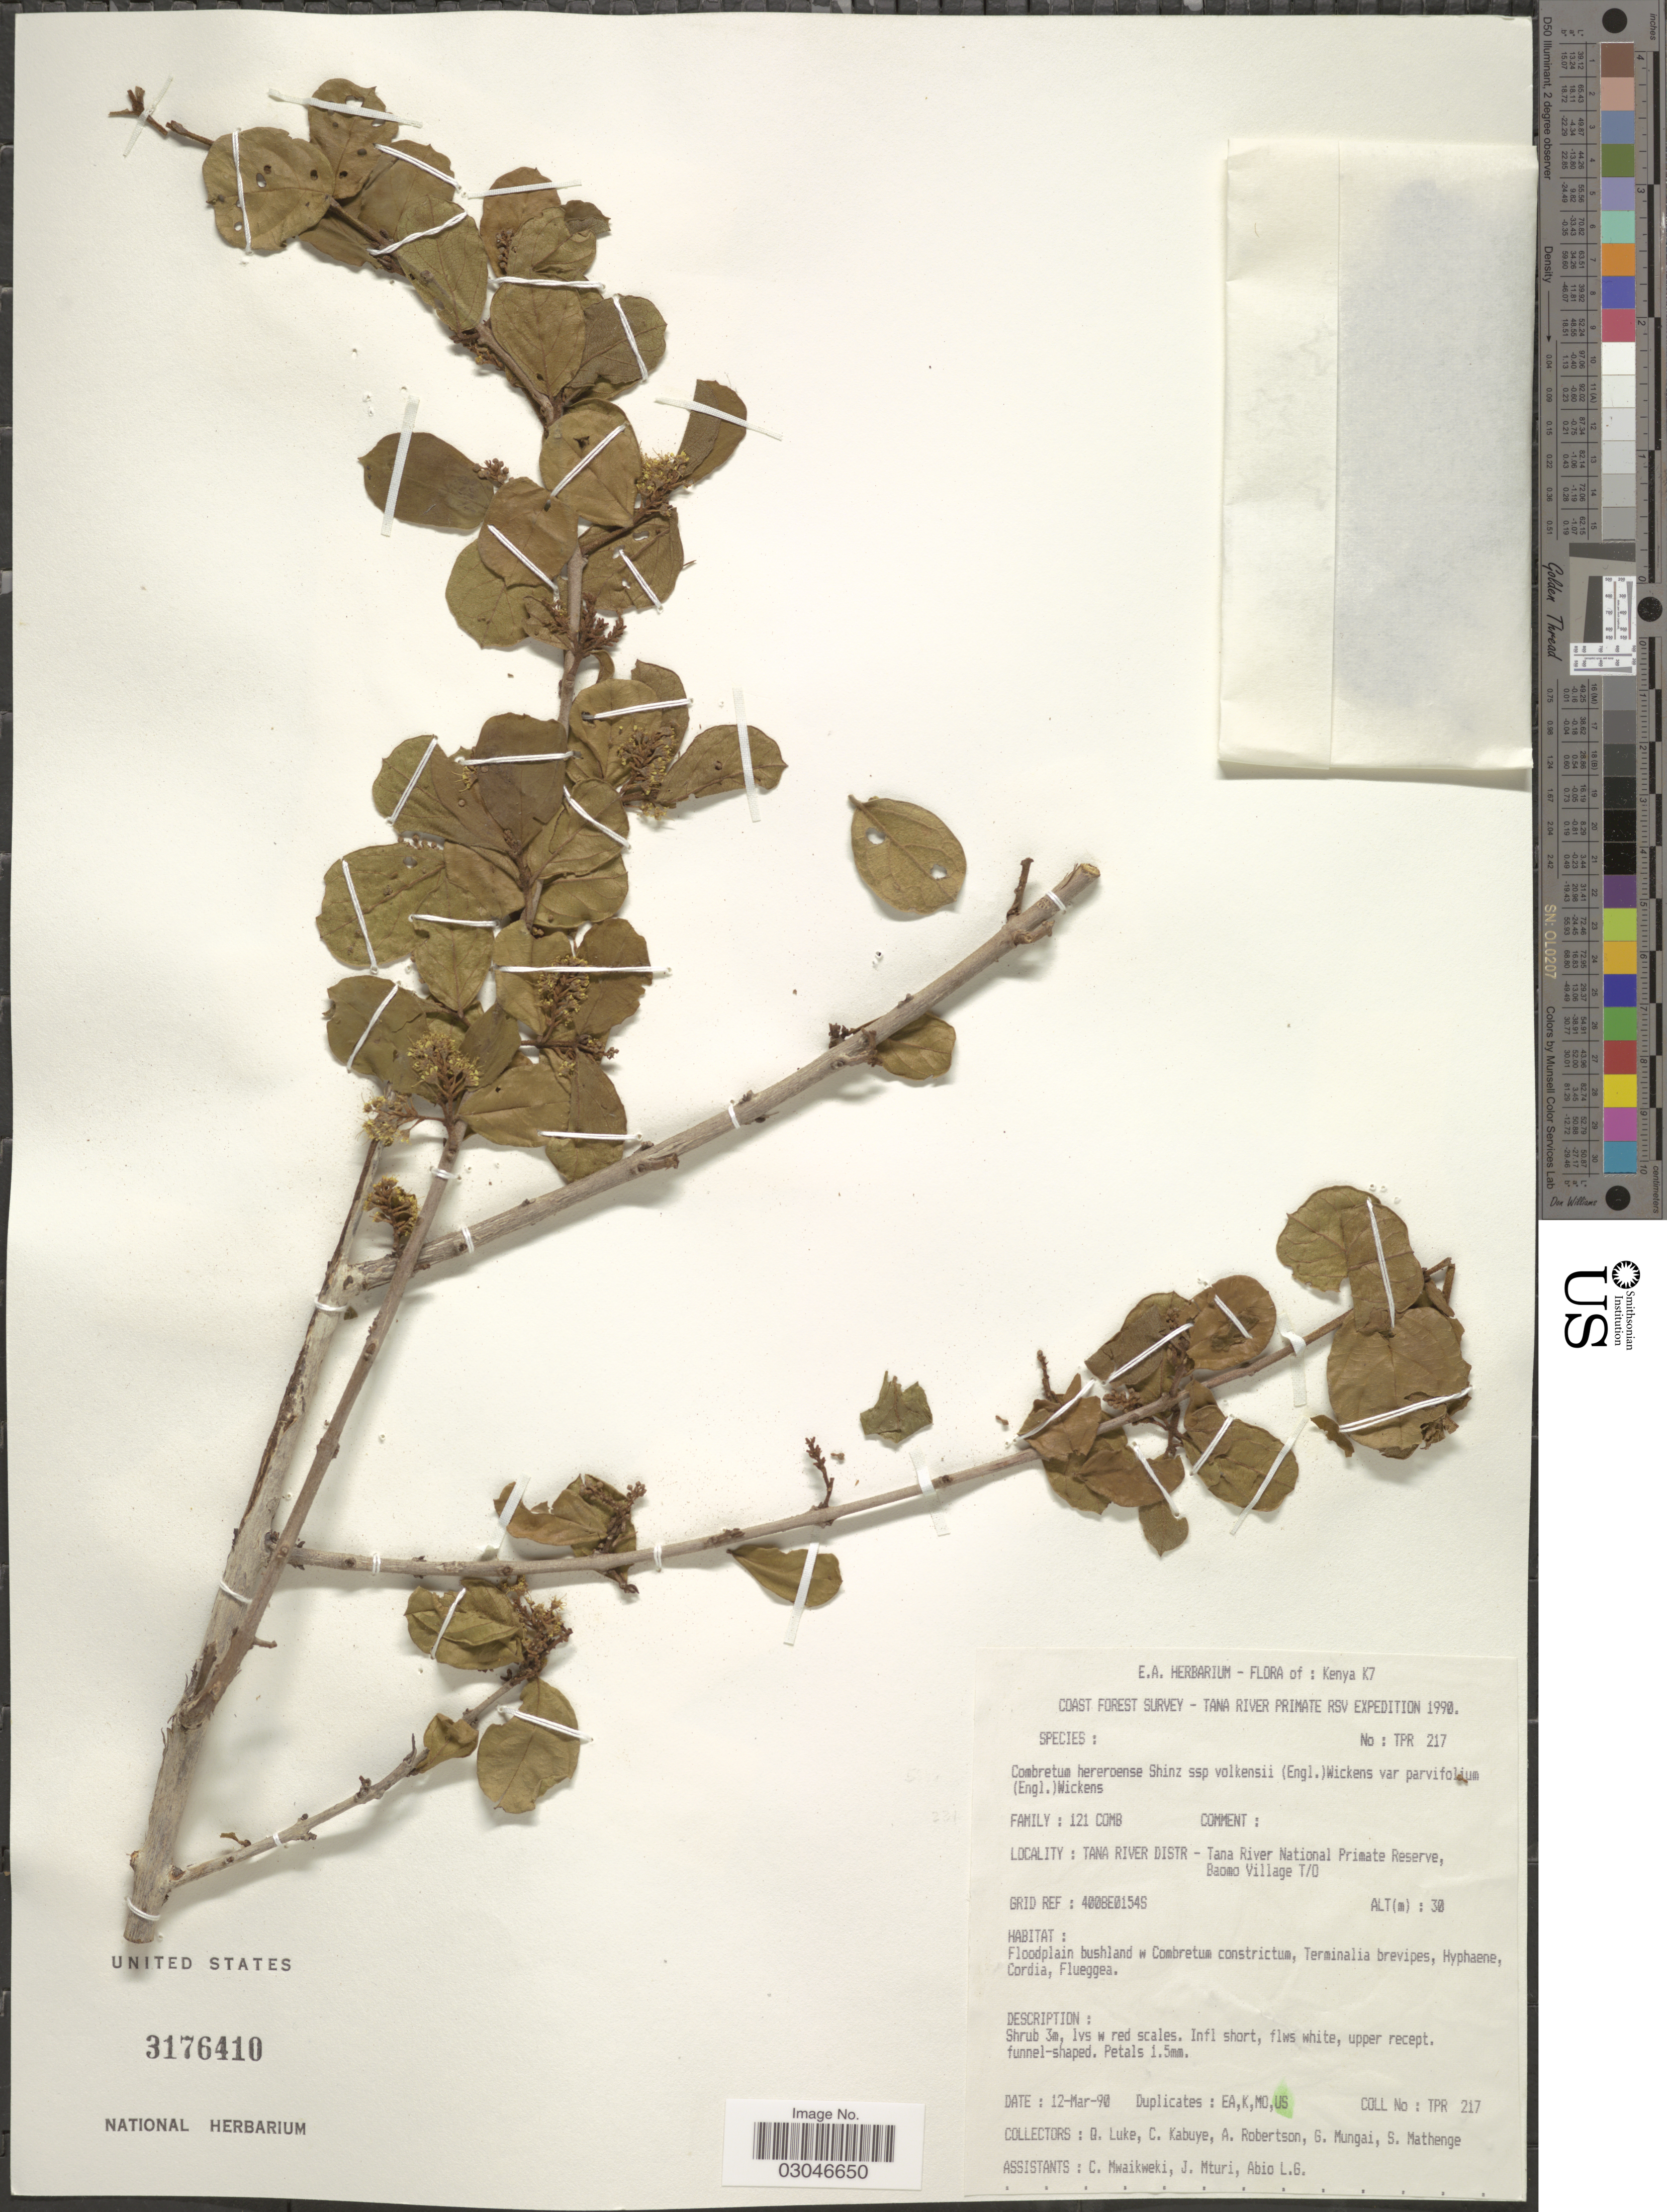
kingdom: Plantae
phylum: Tracheophyta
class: Magnoliopsida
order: Myrtales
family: Combretaceae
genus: Combretum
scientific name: Combretum hereroense subsp. volkensii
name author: (Engl.) Wickens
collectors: Q. Luke, C. Kabuye, A. Robertson, G. Mungai & et al.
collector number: TPR217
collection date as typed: Transcribed d/m/y: 12/3/90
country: Kenya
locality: K7. Tana River Distr - Tana River National Primate Reserve, Baomo Village T/O.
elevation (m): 30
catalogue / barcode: US 3176410